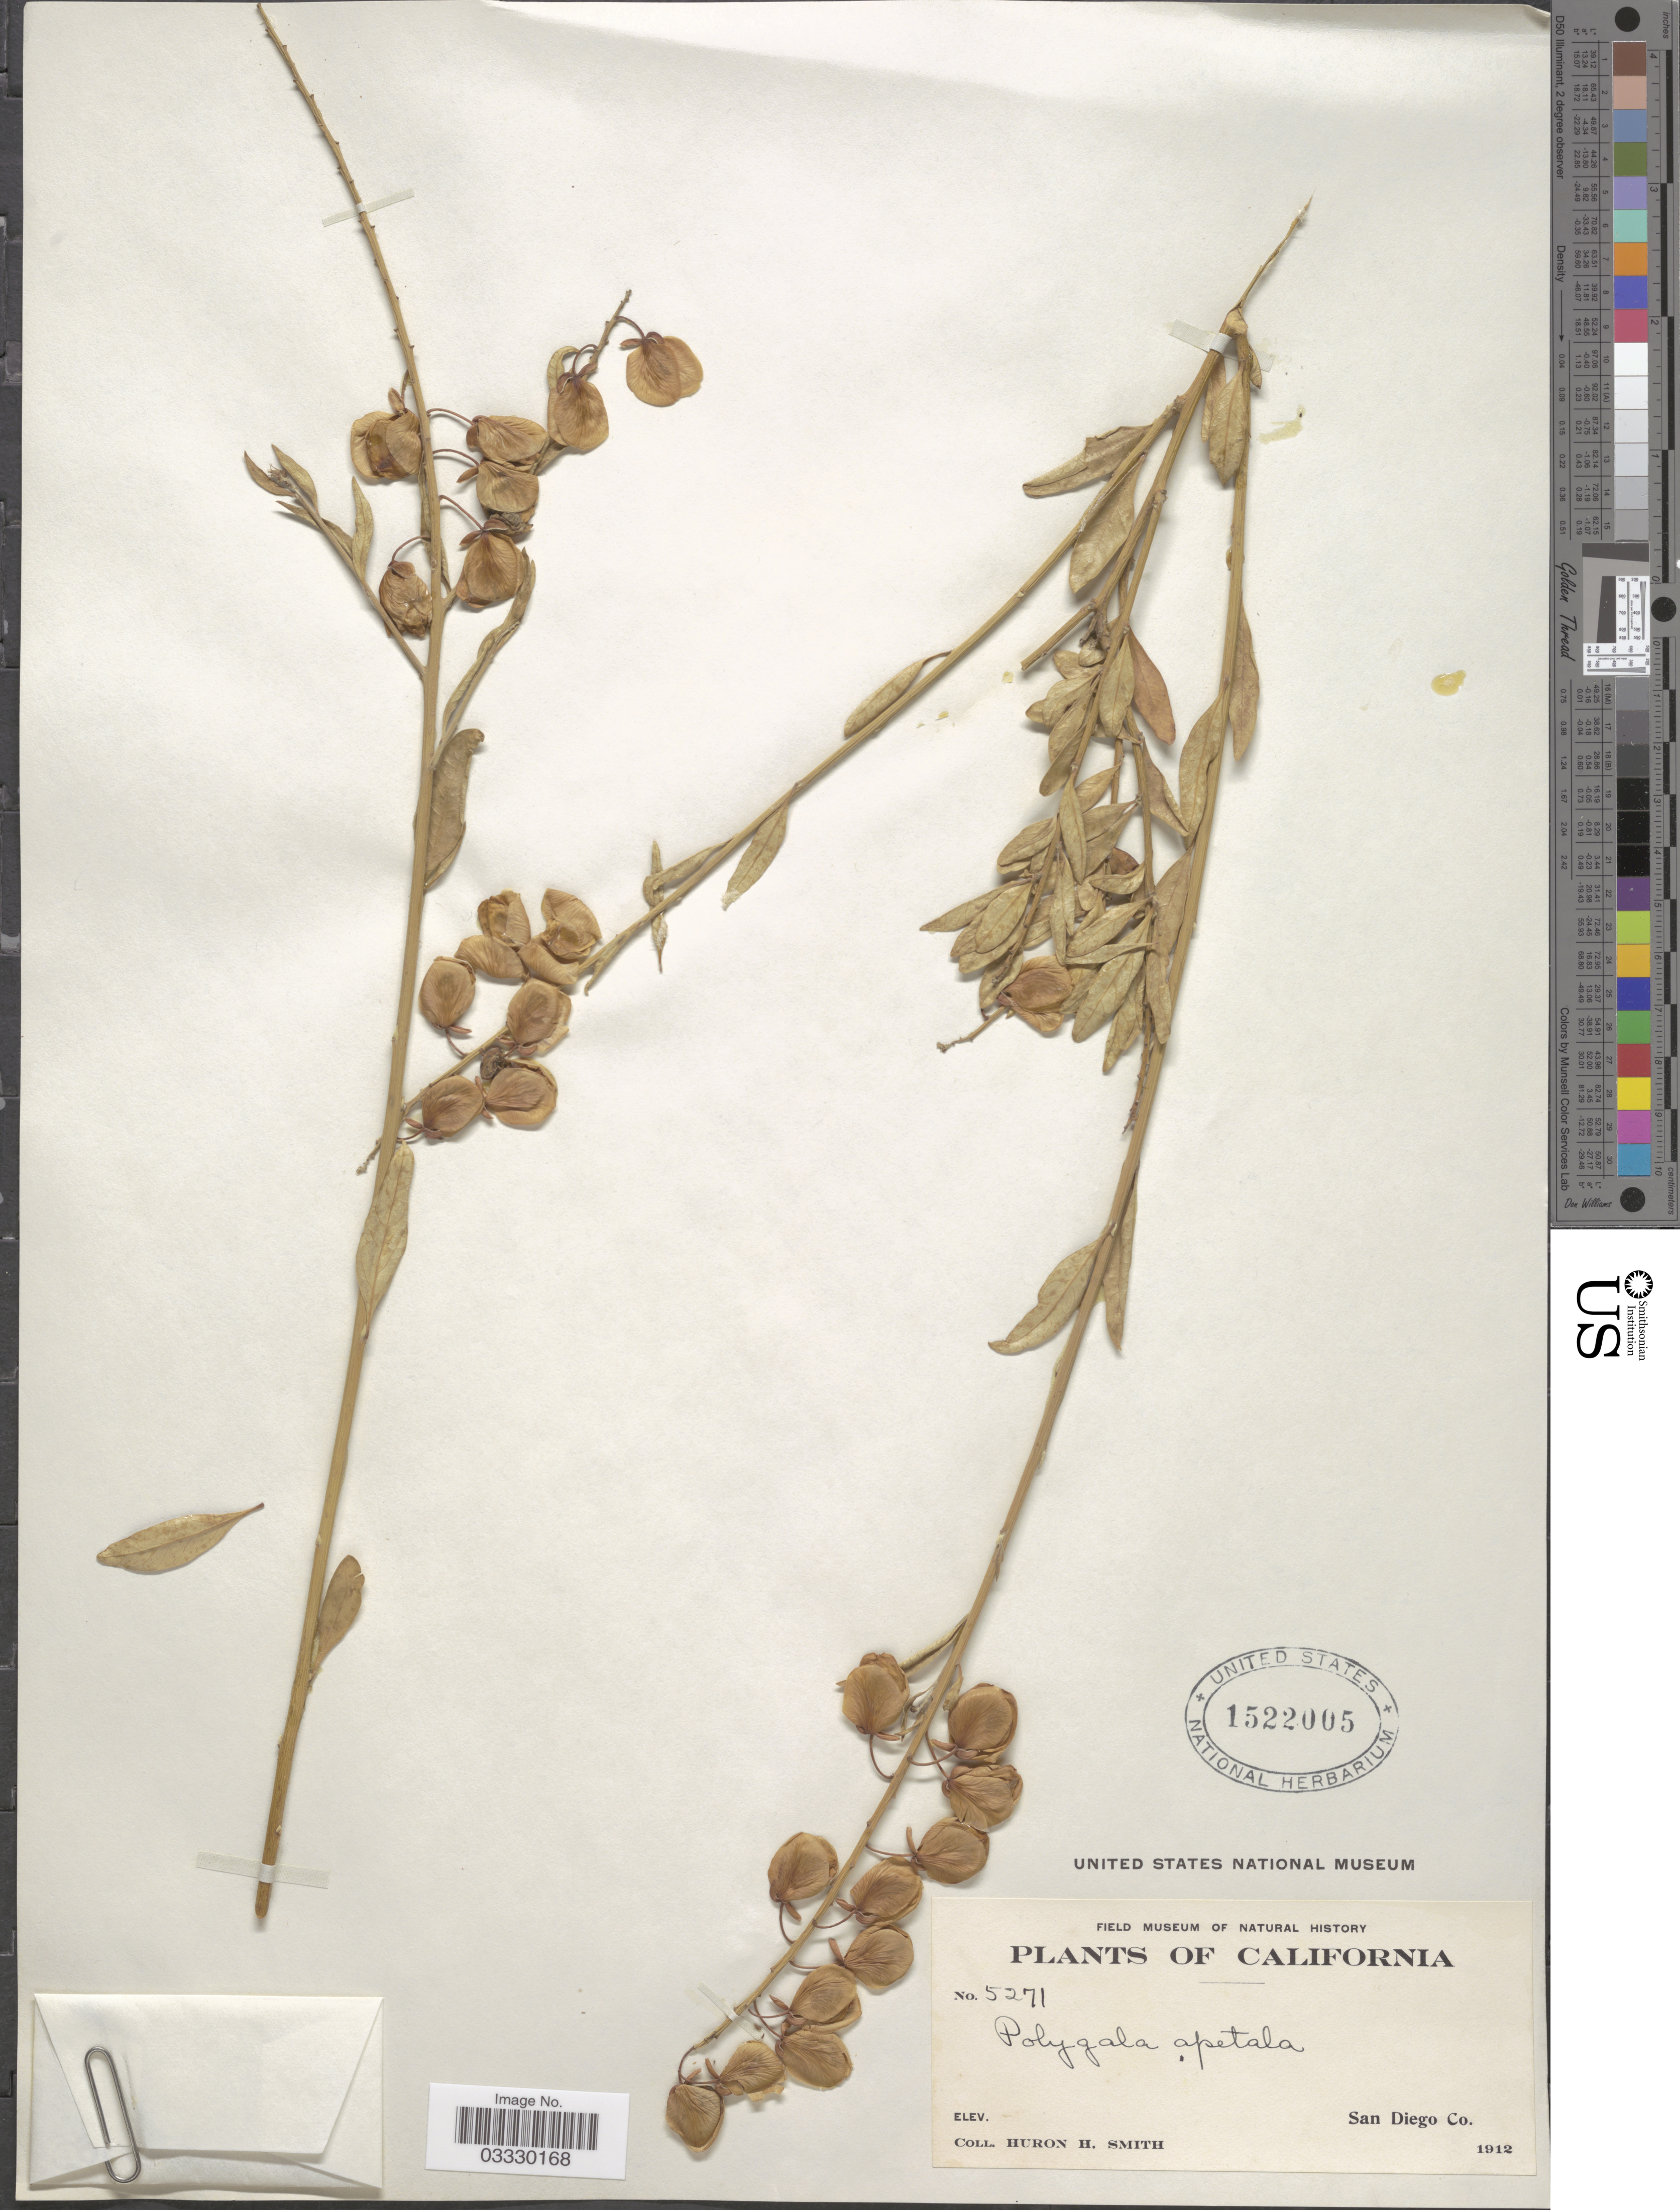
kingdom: Plantae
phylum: Tracheophyta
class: Magnoliopsida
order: Fabales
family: Polygalaceae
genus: Polygala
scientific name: Polygala apopetala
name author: Brangegee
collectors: Huron H. Smith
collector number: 5271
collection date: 1912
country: United States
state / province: California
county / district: San Diego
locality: San Diego Co.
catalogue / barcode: US 1522005